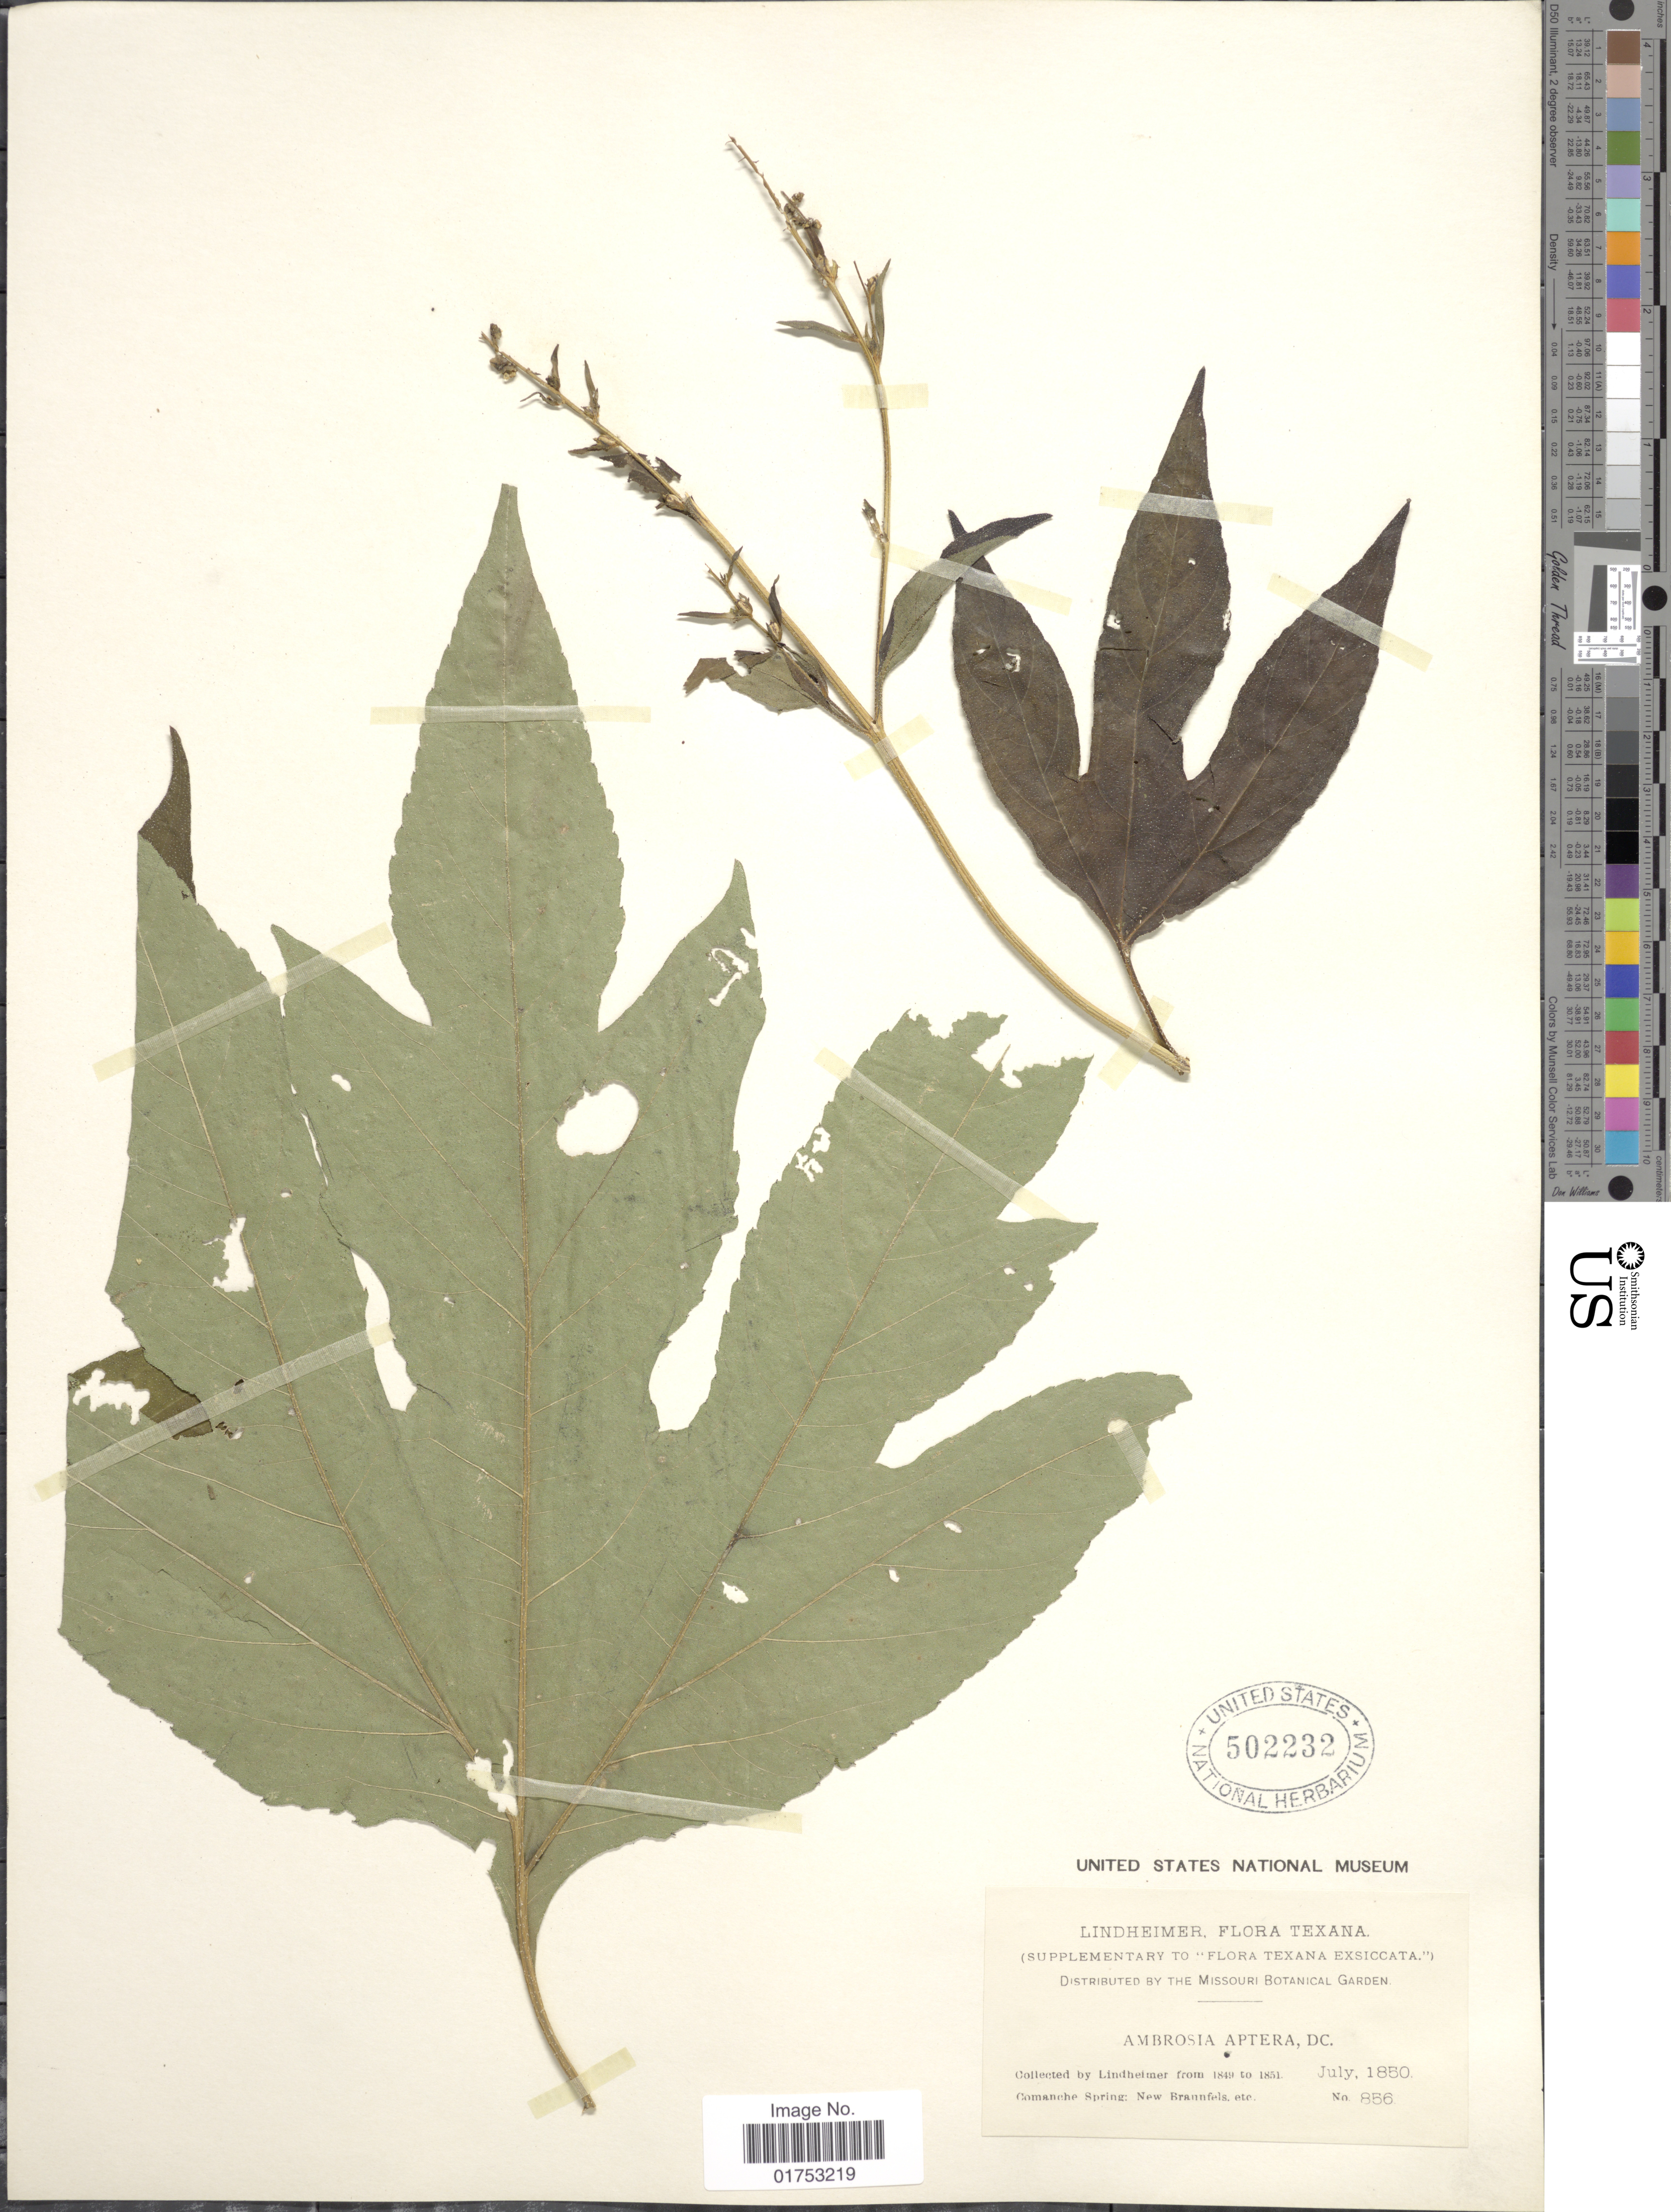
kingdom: Plantae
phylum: Tracheophyta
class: Magnoliopsida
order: Asterales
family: Asteraceae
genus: Ambrosia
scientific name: Ambrosia aptera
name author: (DC.) DC.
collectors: F. J. Lindheimer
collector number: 856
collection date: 1850-07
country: United States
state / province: Texas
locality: Comanche Spring, New Braunfels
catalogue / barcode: US 502232